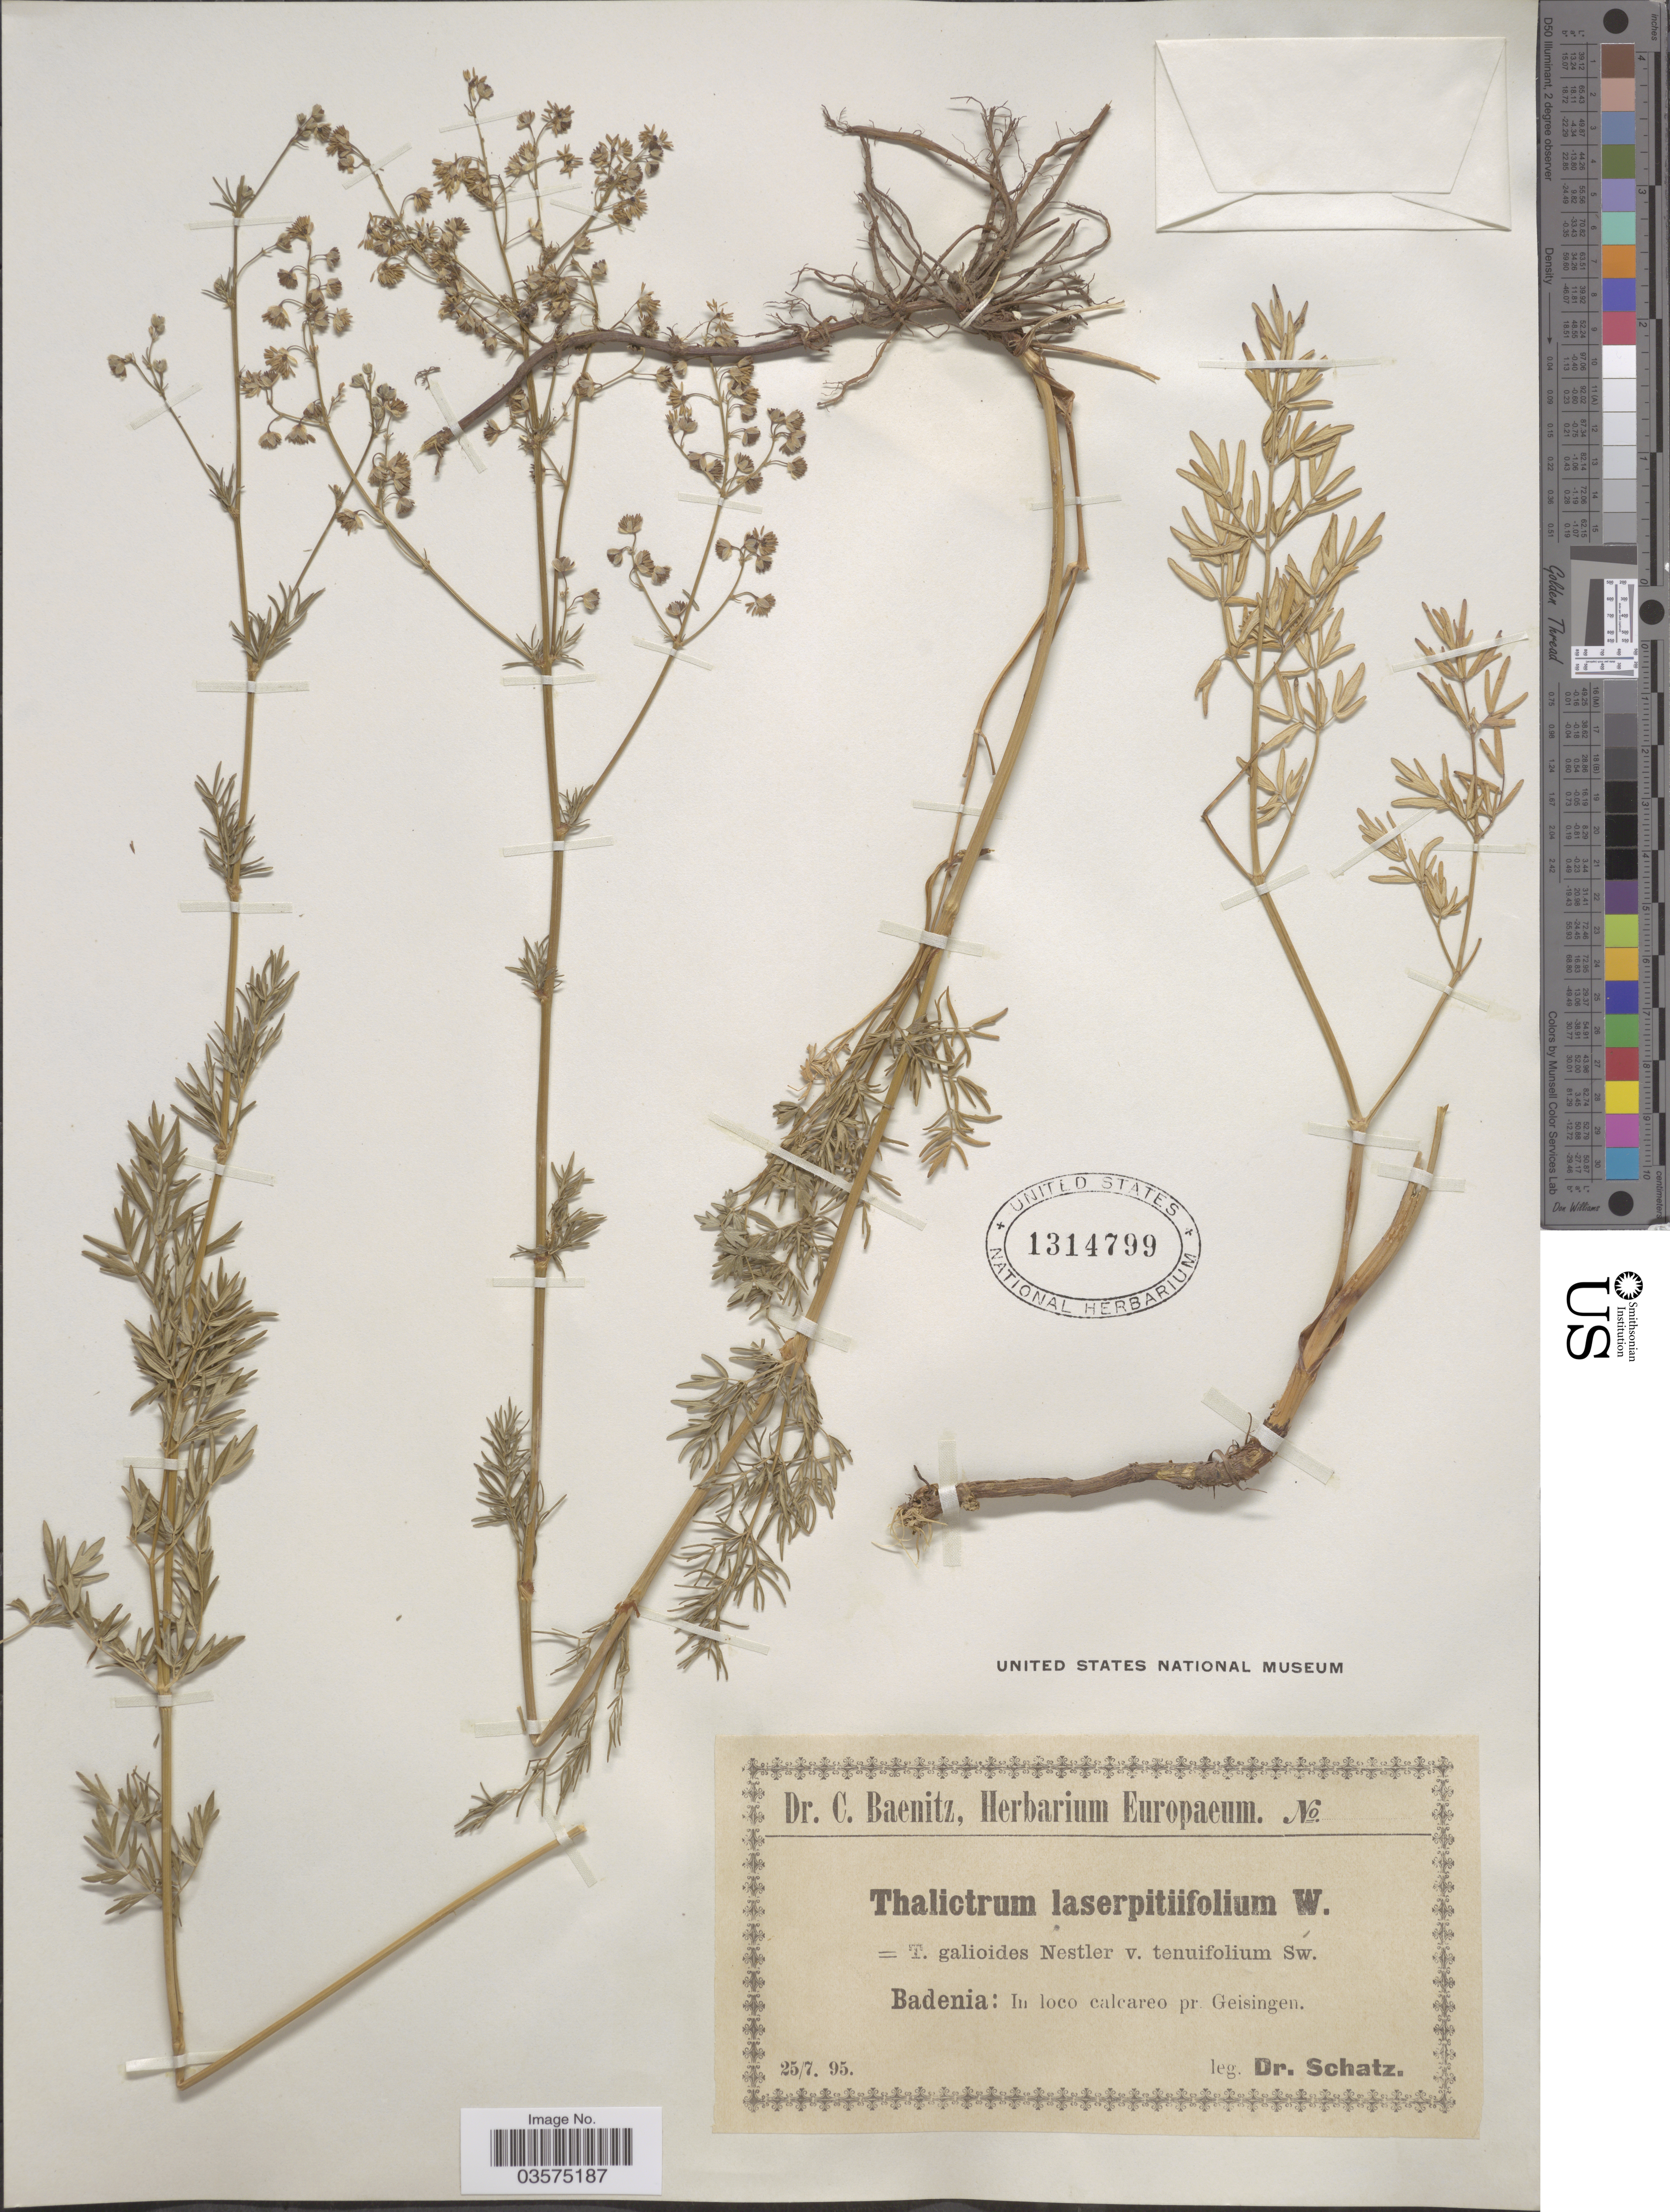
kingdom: Plantae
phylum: Tracheophyta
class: Magnoliopsida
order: Ranunculales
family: Ranunculaceae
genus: Thalictrum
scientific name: Thalictrum laserpitiifoium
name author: Willd.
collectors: Schatz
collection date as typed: Transcribed d/m/y: 25/7/95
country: Germany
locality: Badenia: In loco calcareo pr Geisingen.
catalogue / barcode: US 1314799